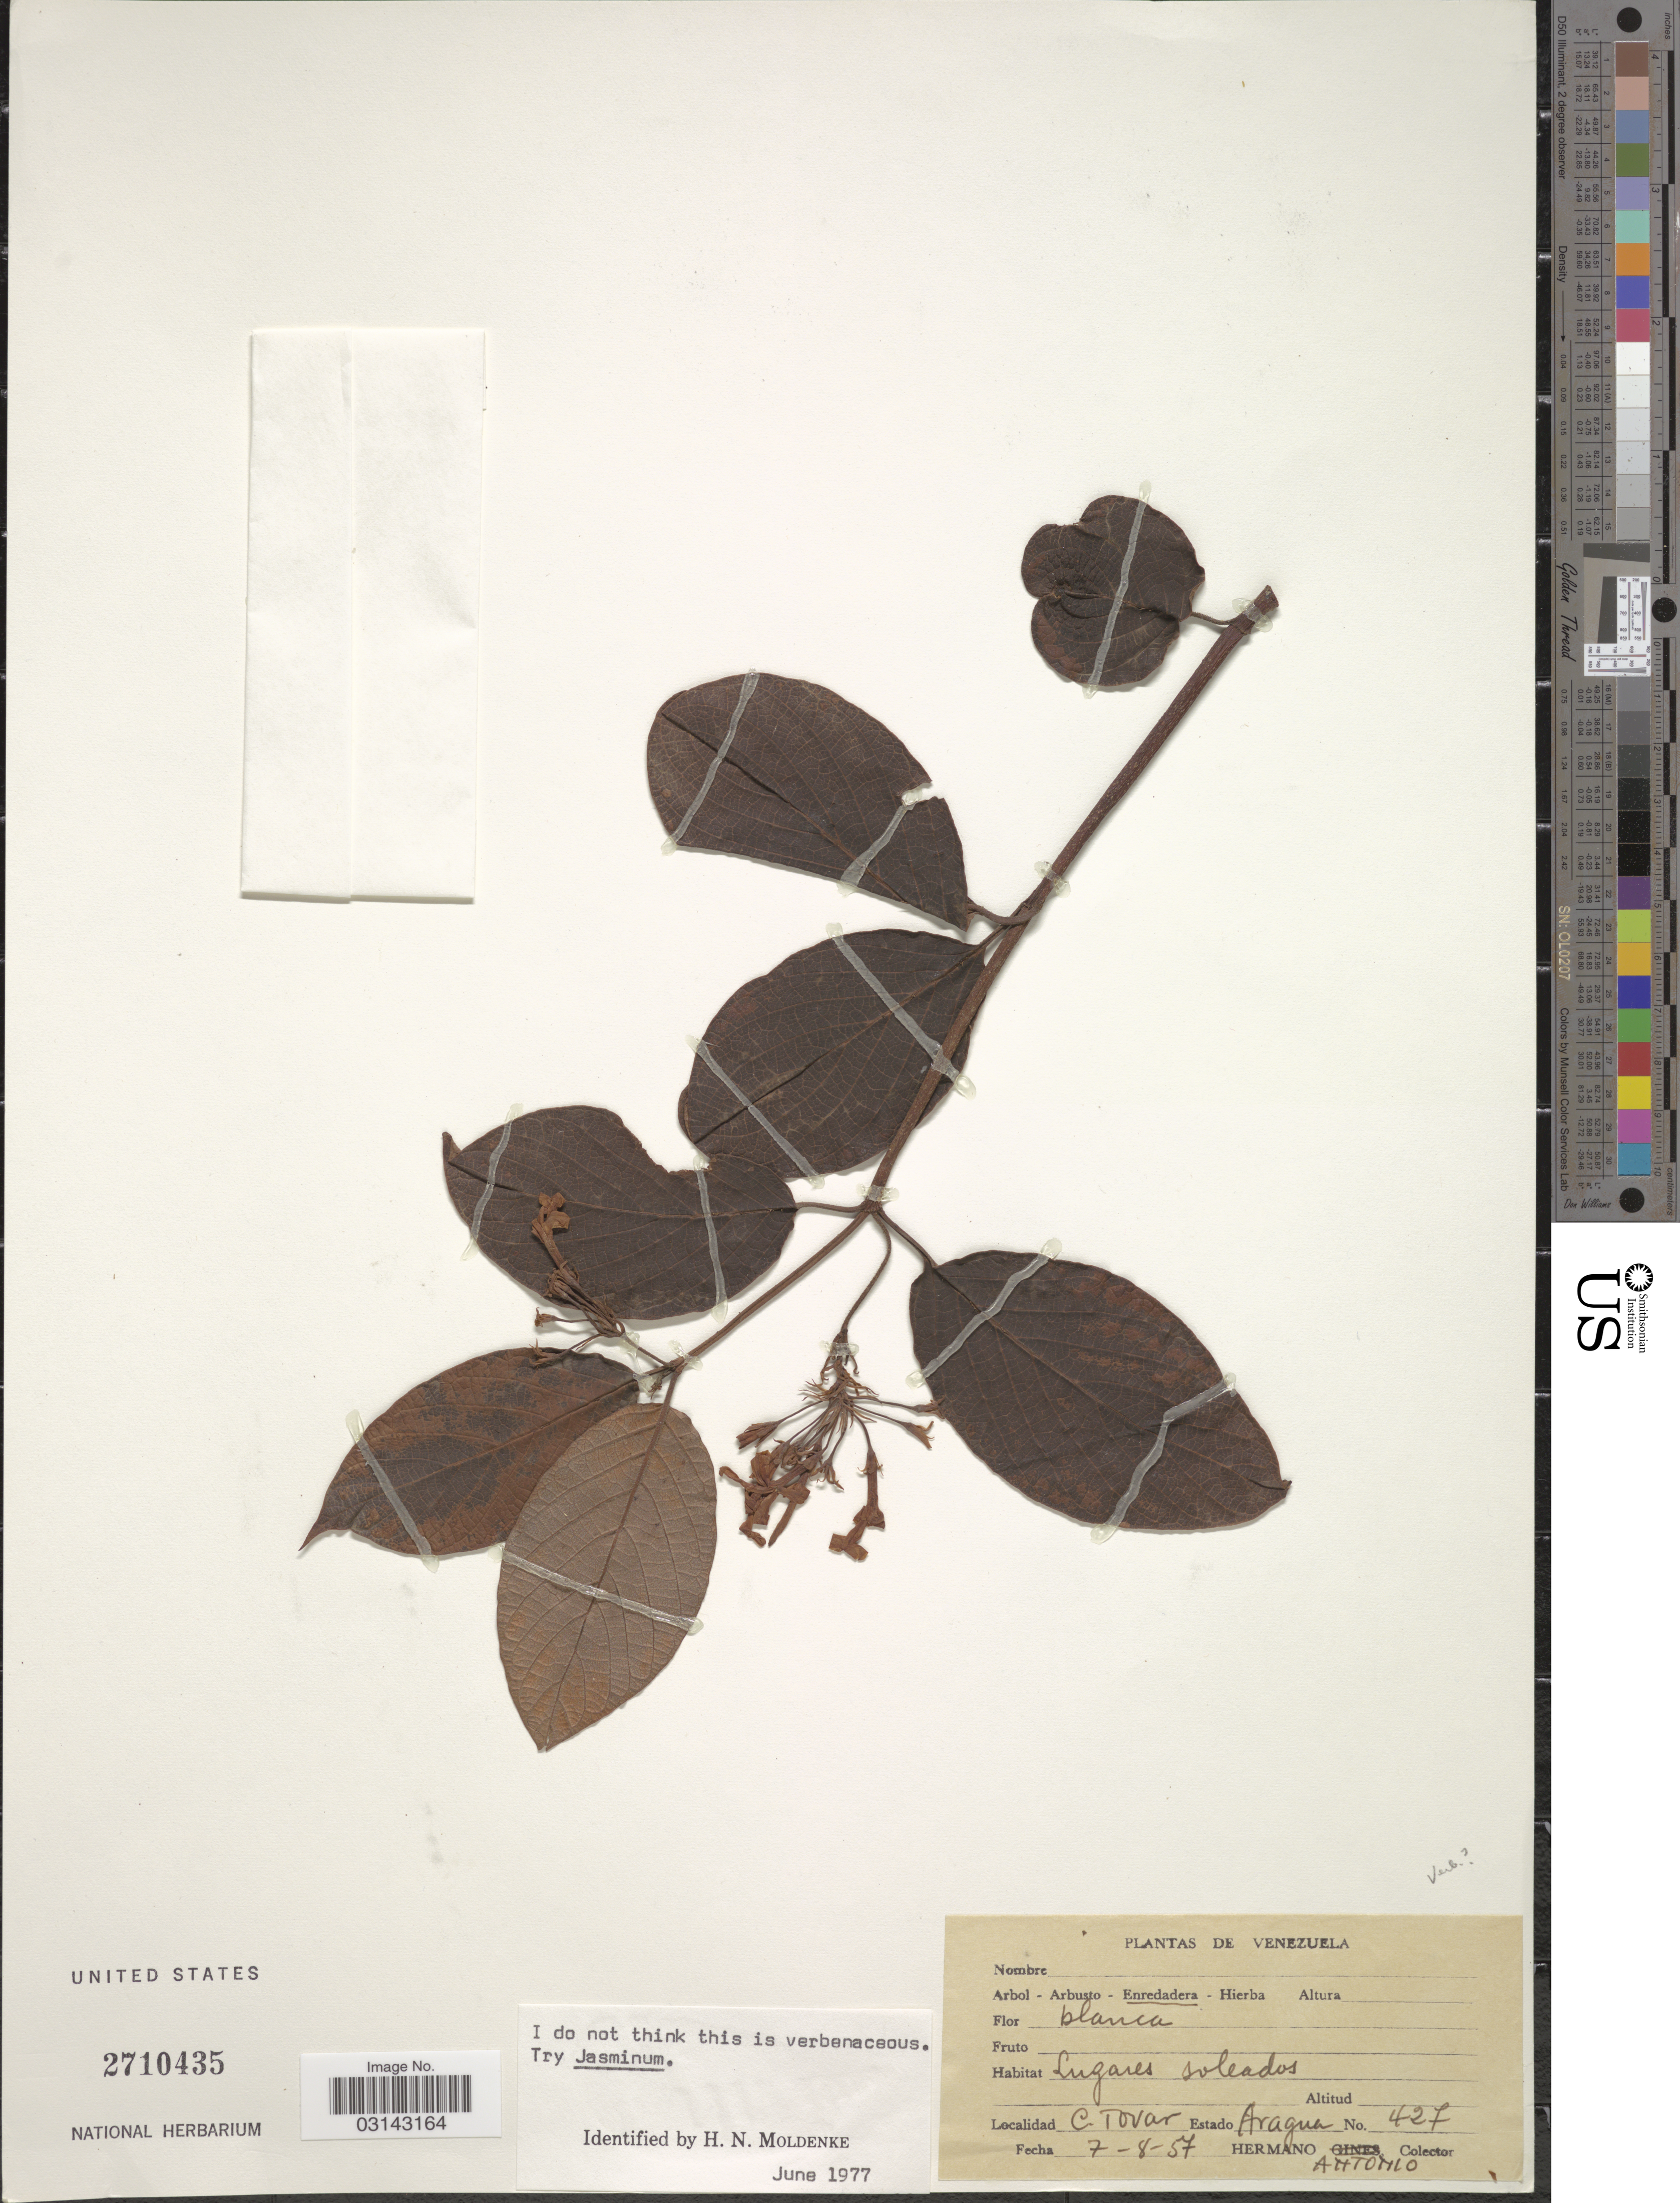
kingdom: Plantae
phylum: Tracheophyta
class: Magnoliopsida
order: Lamiales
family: Oleaceae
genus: Jasminum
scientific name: Jasminum sp.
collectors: H. Antonio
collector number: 427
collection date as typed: Transcribed d/m/y: 7/8/57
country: Venezuela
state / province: Aragua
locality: Lugares soleados. C. Tovar. Estado Aragua.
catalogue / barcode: US 2710435